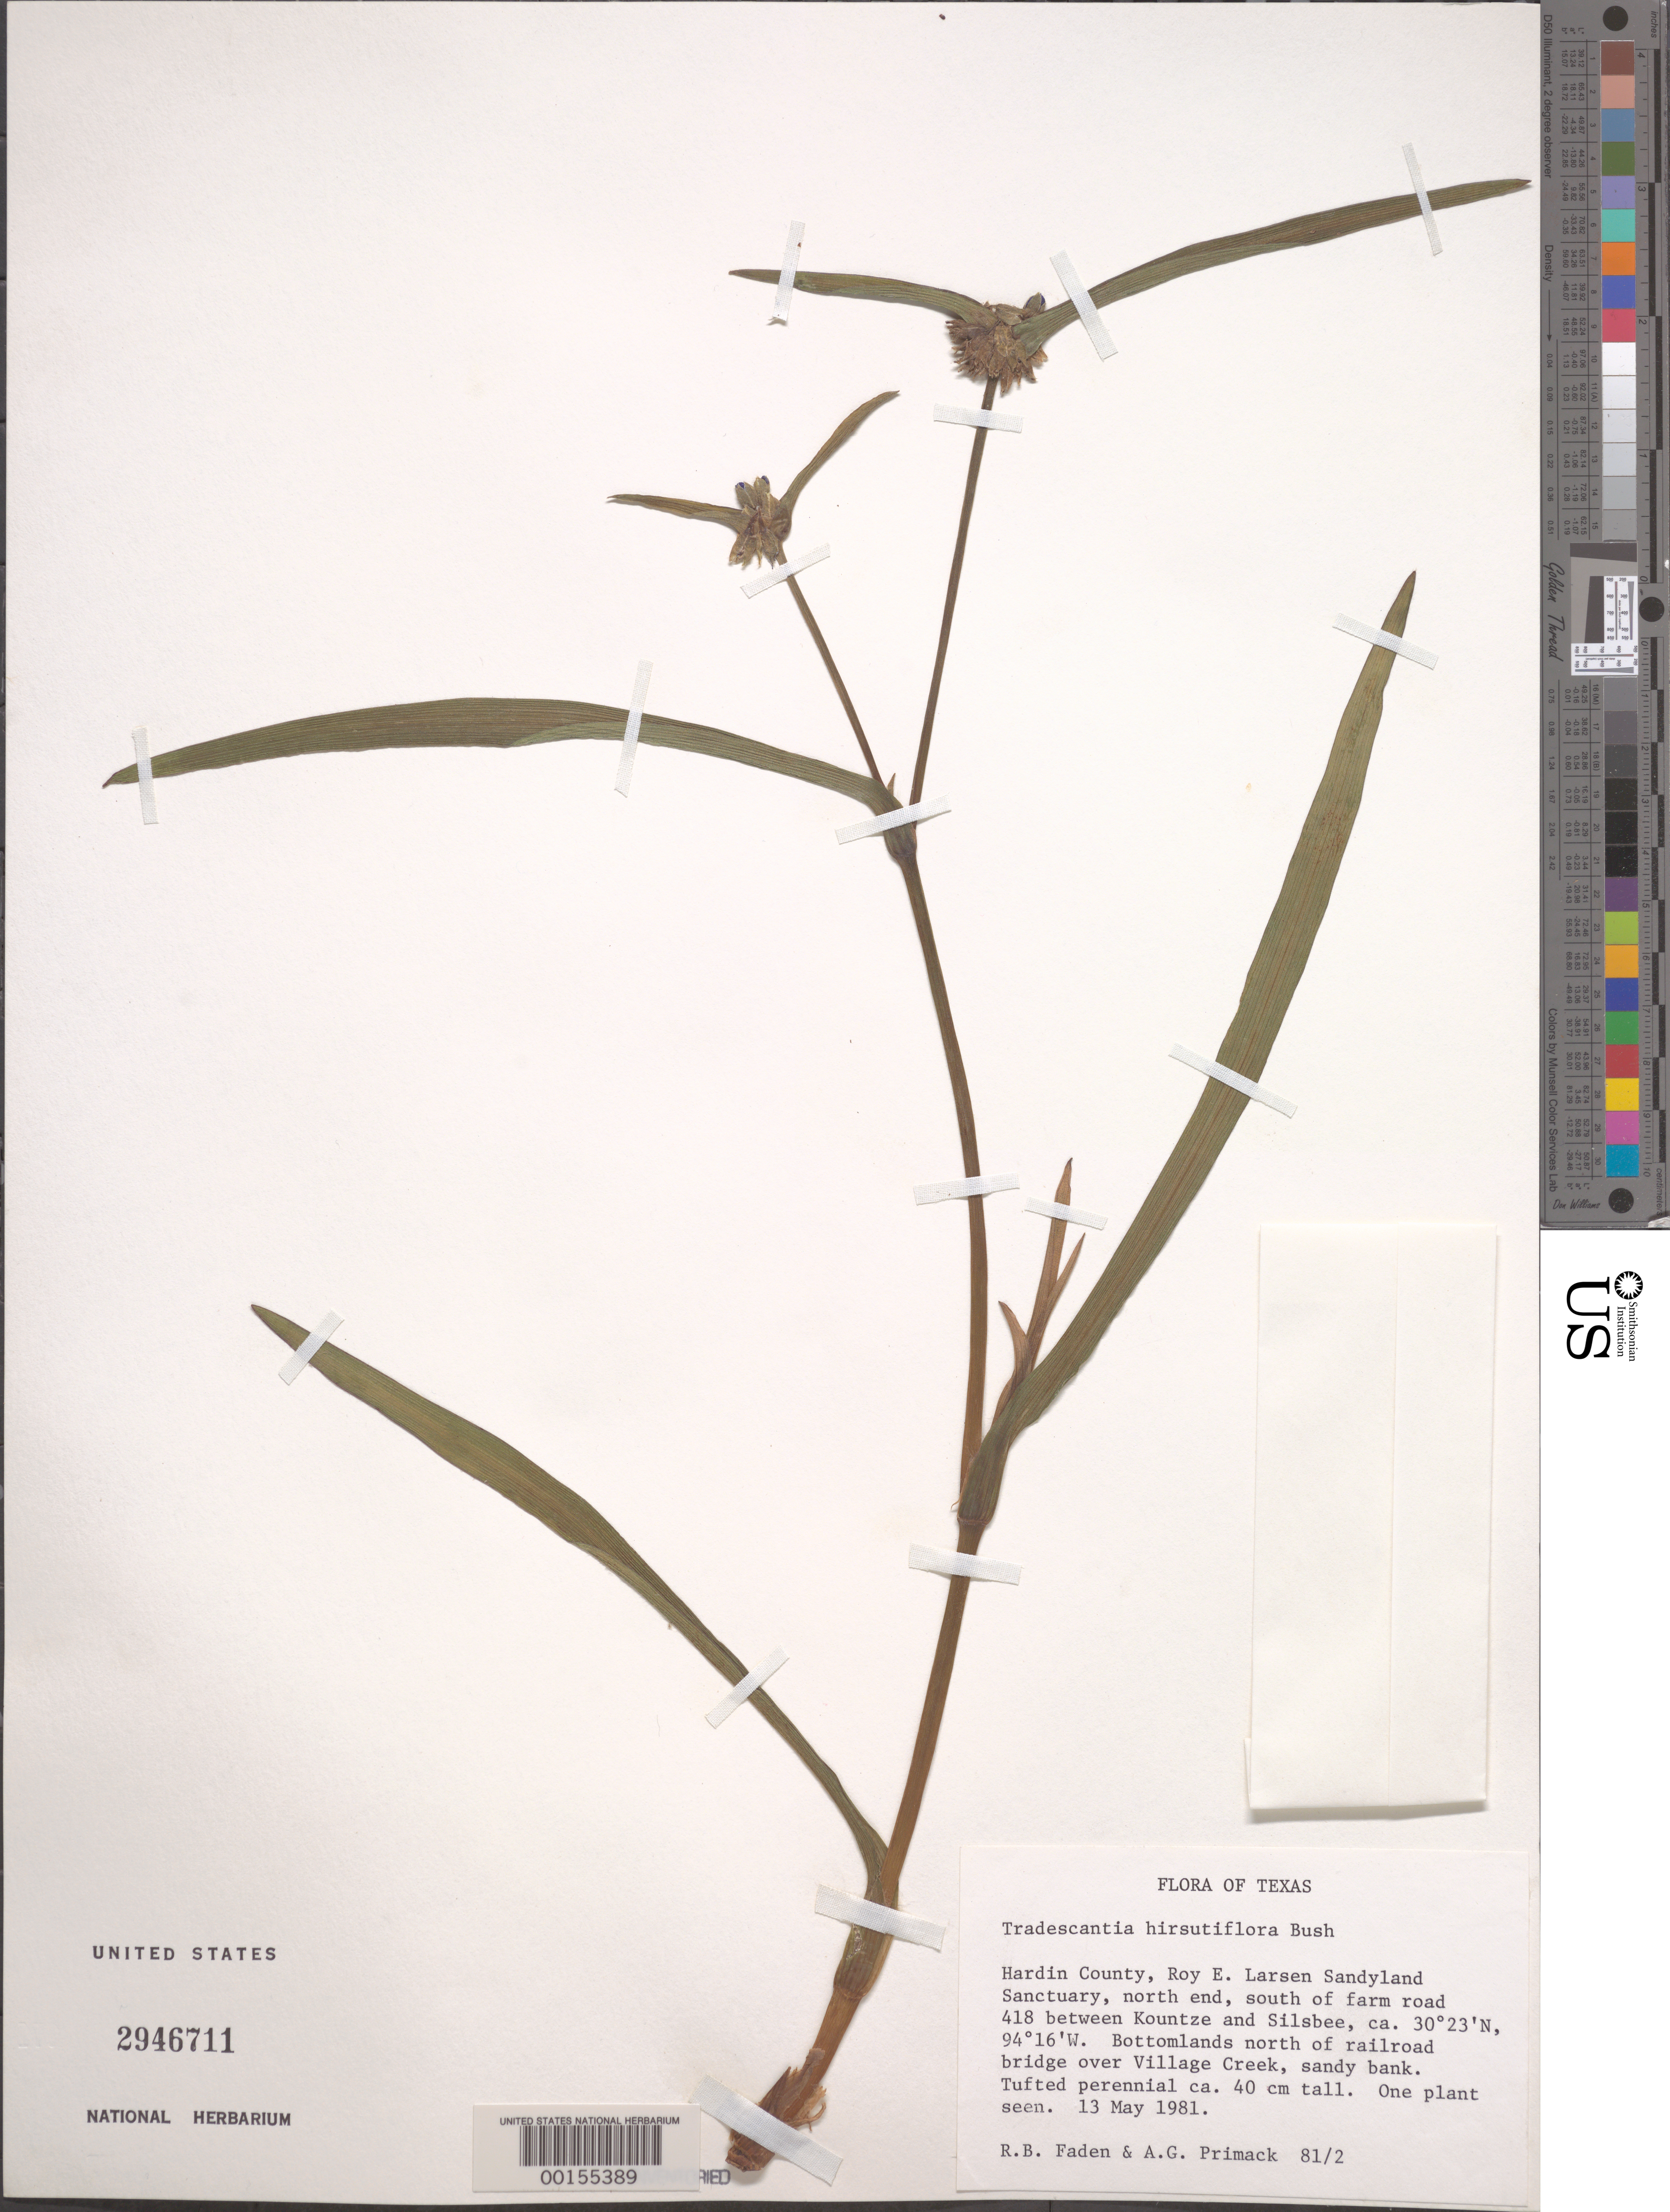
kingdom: Plantae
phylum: Tracheophyta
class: Liliopsida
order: Commelinales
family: Commelinaceae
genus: Tradescantia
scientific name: Tradescantia hirsutiflora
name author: Bush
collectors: R. B. Faden & A. Primack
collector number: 81/2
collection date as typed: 13 May 1981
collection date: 1981-05-13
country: United States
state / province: Texas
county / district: Hardin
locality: Roy e. larsen sandyland sanctuary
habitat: Bottomlands, sandy bank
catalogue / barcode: US 2946711